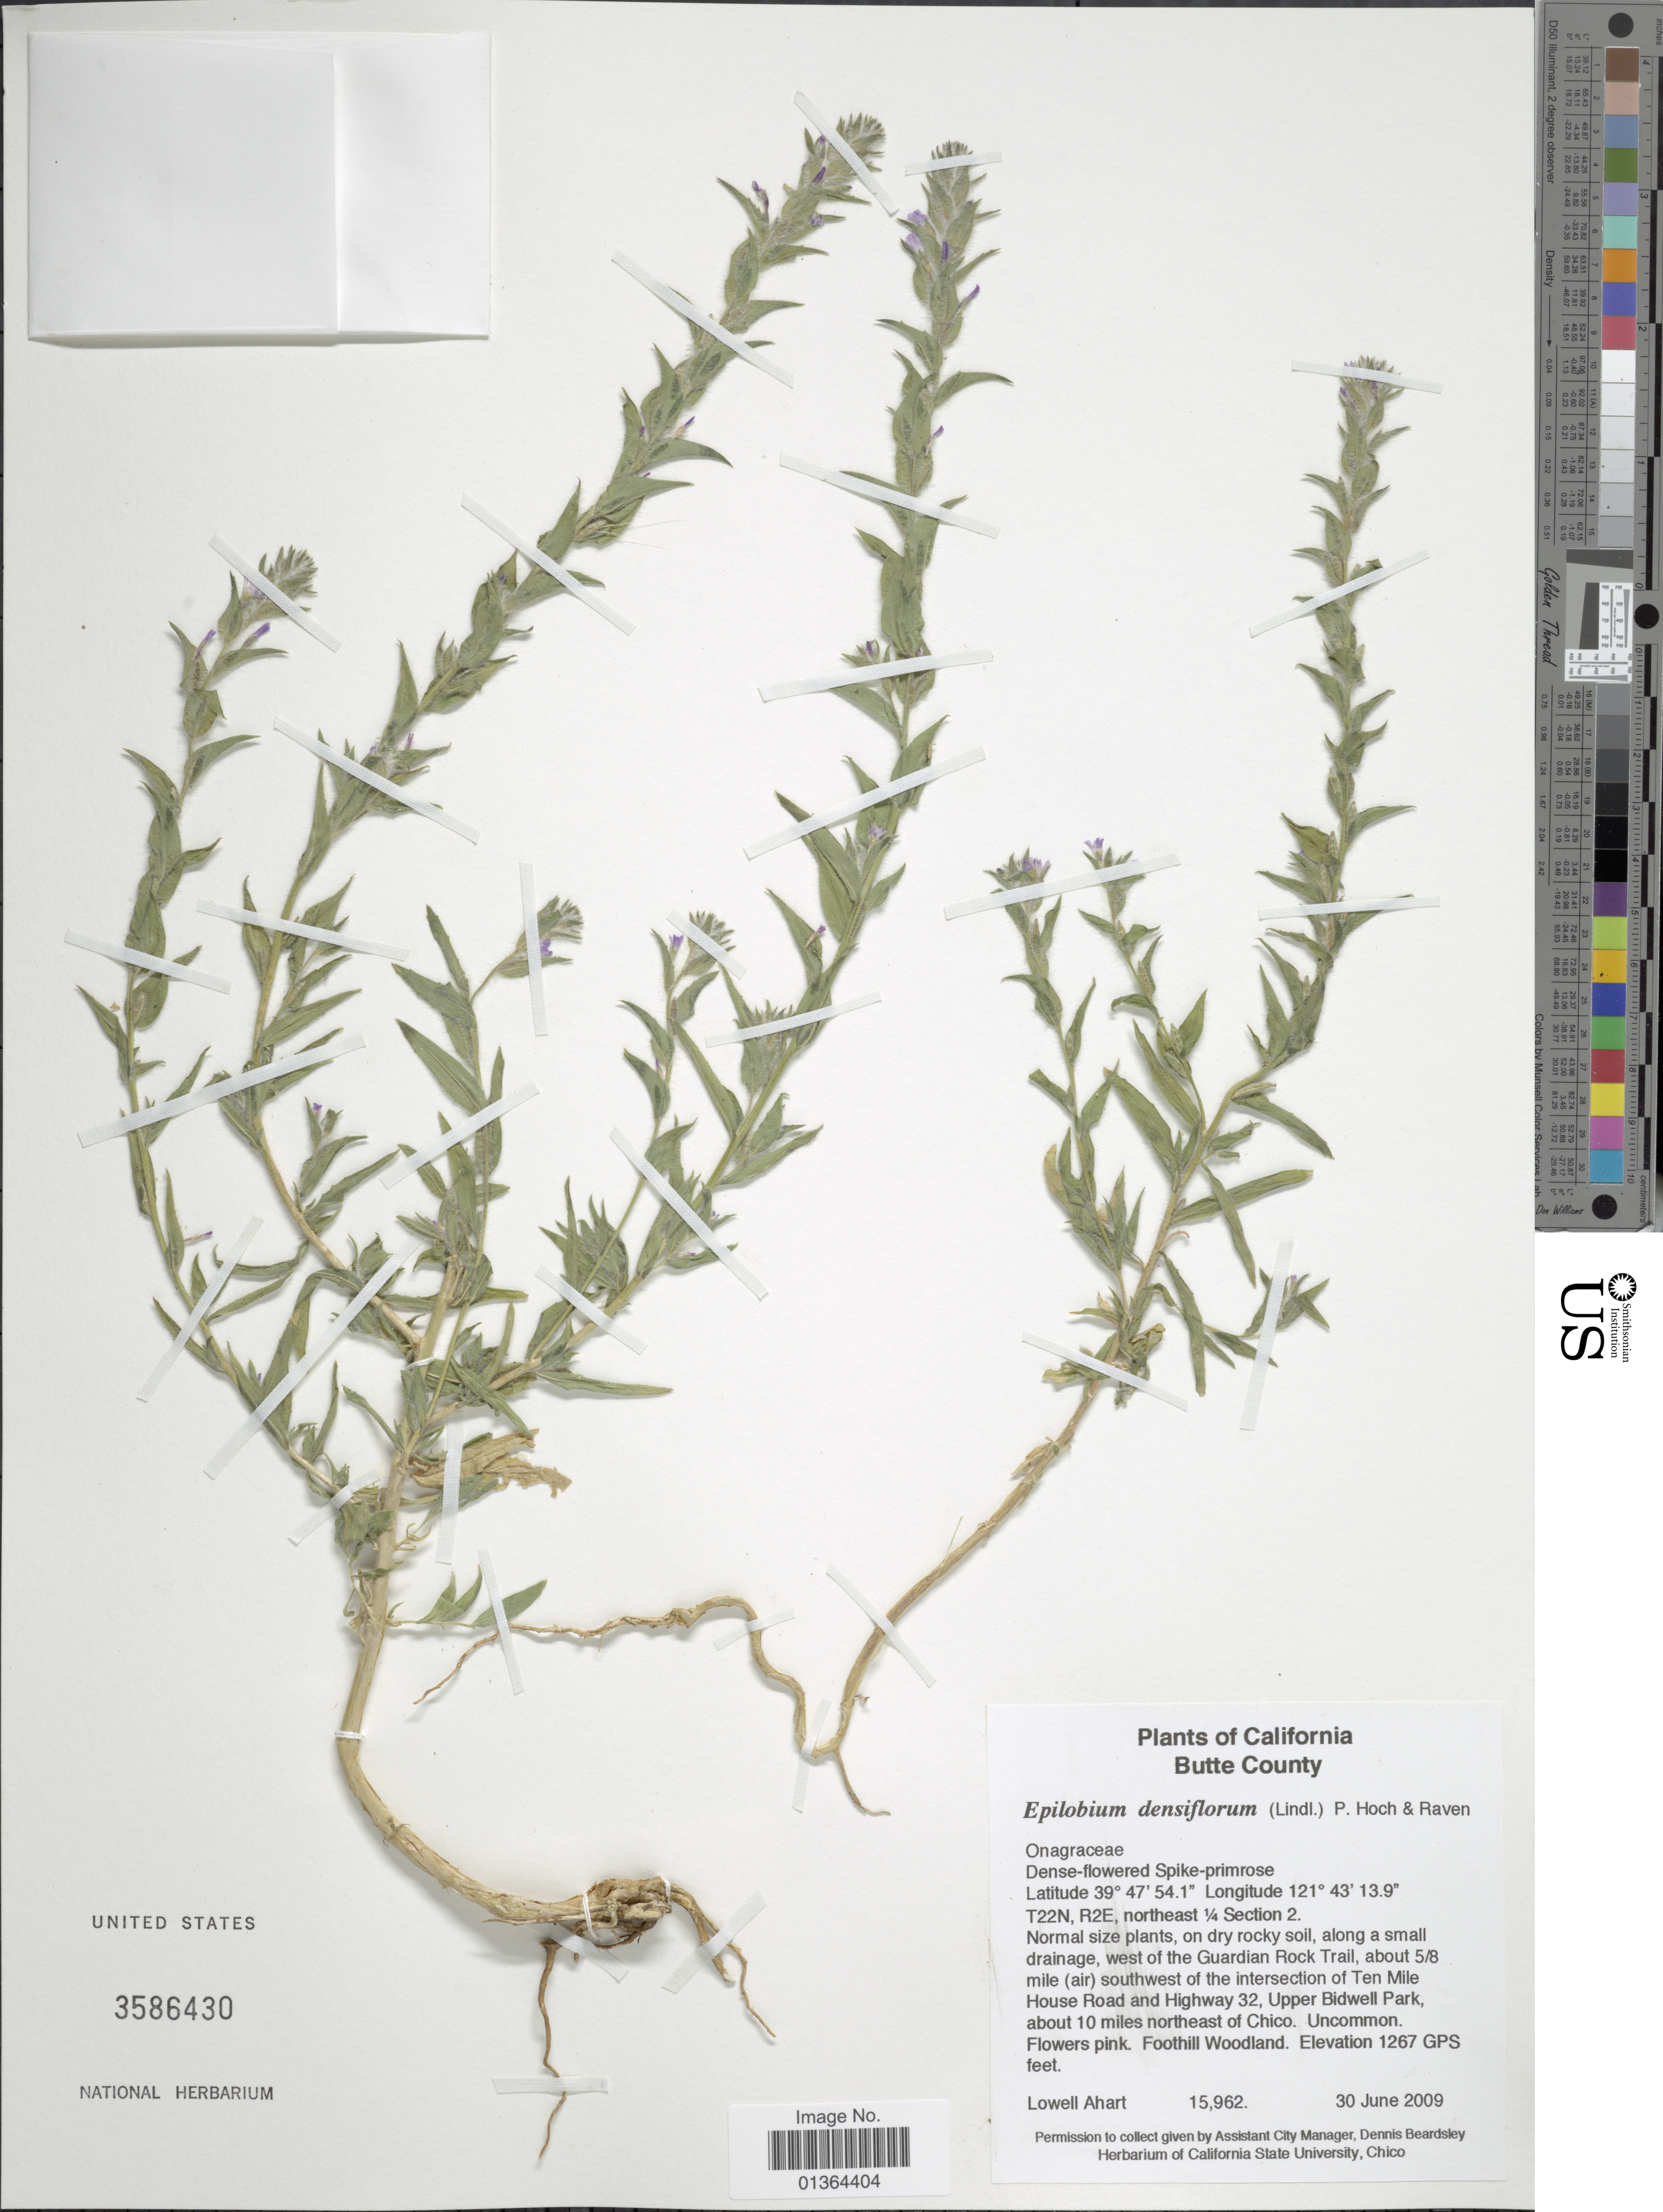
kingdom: Plantae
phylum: Tracheophyta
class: Magnoliopsida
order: Myrtales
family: Onagraceae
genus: Epilobium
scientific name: Epilobium densiflorum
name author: (Lindl.) Hoch & P.H. Raven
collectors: L. Ahart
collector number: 15962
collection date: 2009-06-30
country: United States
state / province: California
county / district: Butte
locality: Butte County, along a small drainage, West of Guardian Rock Trail, about 5/8 mile (air) southwest of the intersection of Ten Mile House Road and Highway 32, Upper Bidwell Park, about 10 miles northeast of Chico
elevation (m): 386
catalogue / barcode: US 3586430